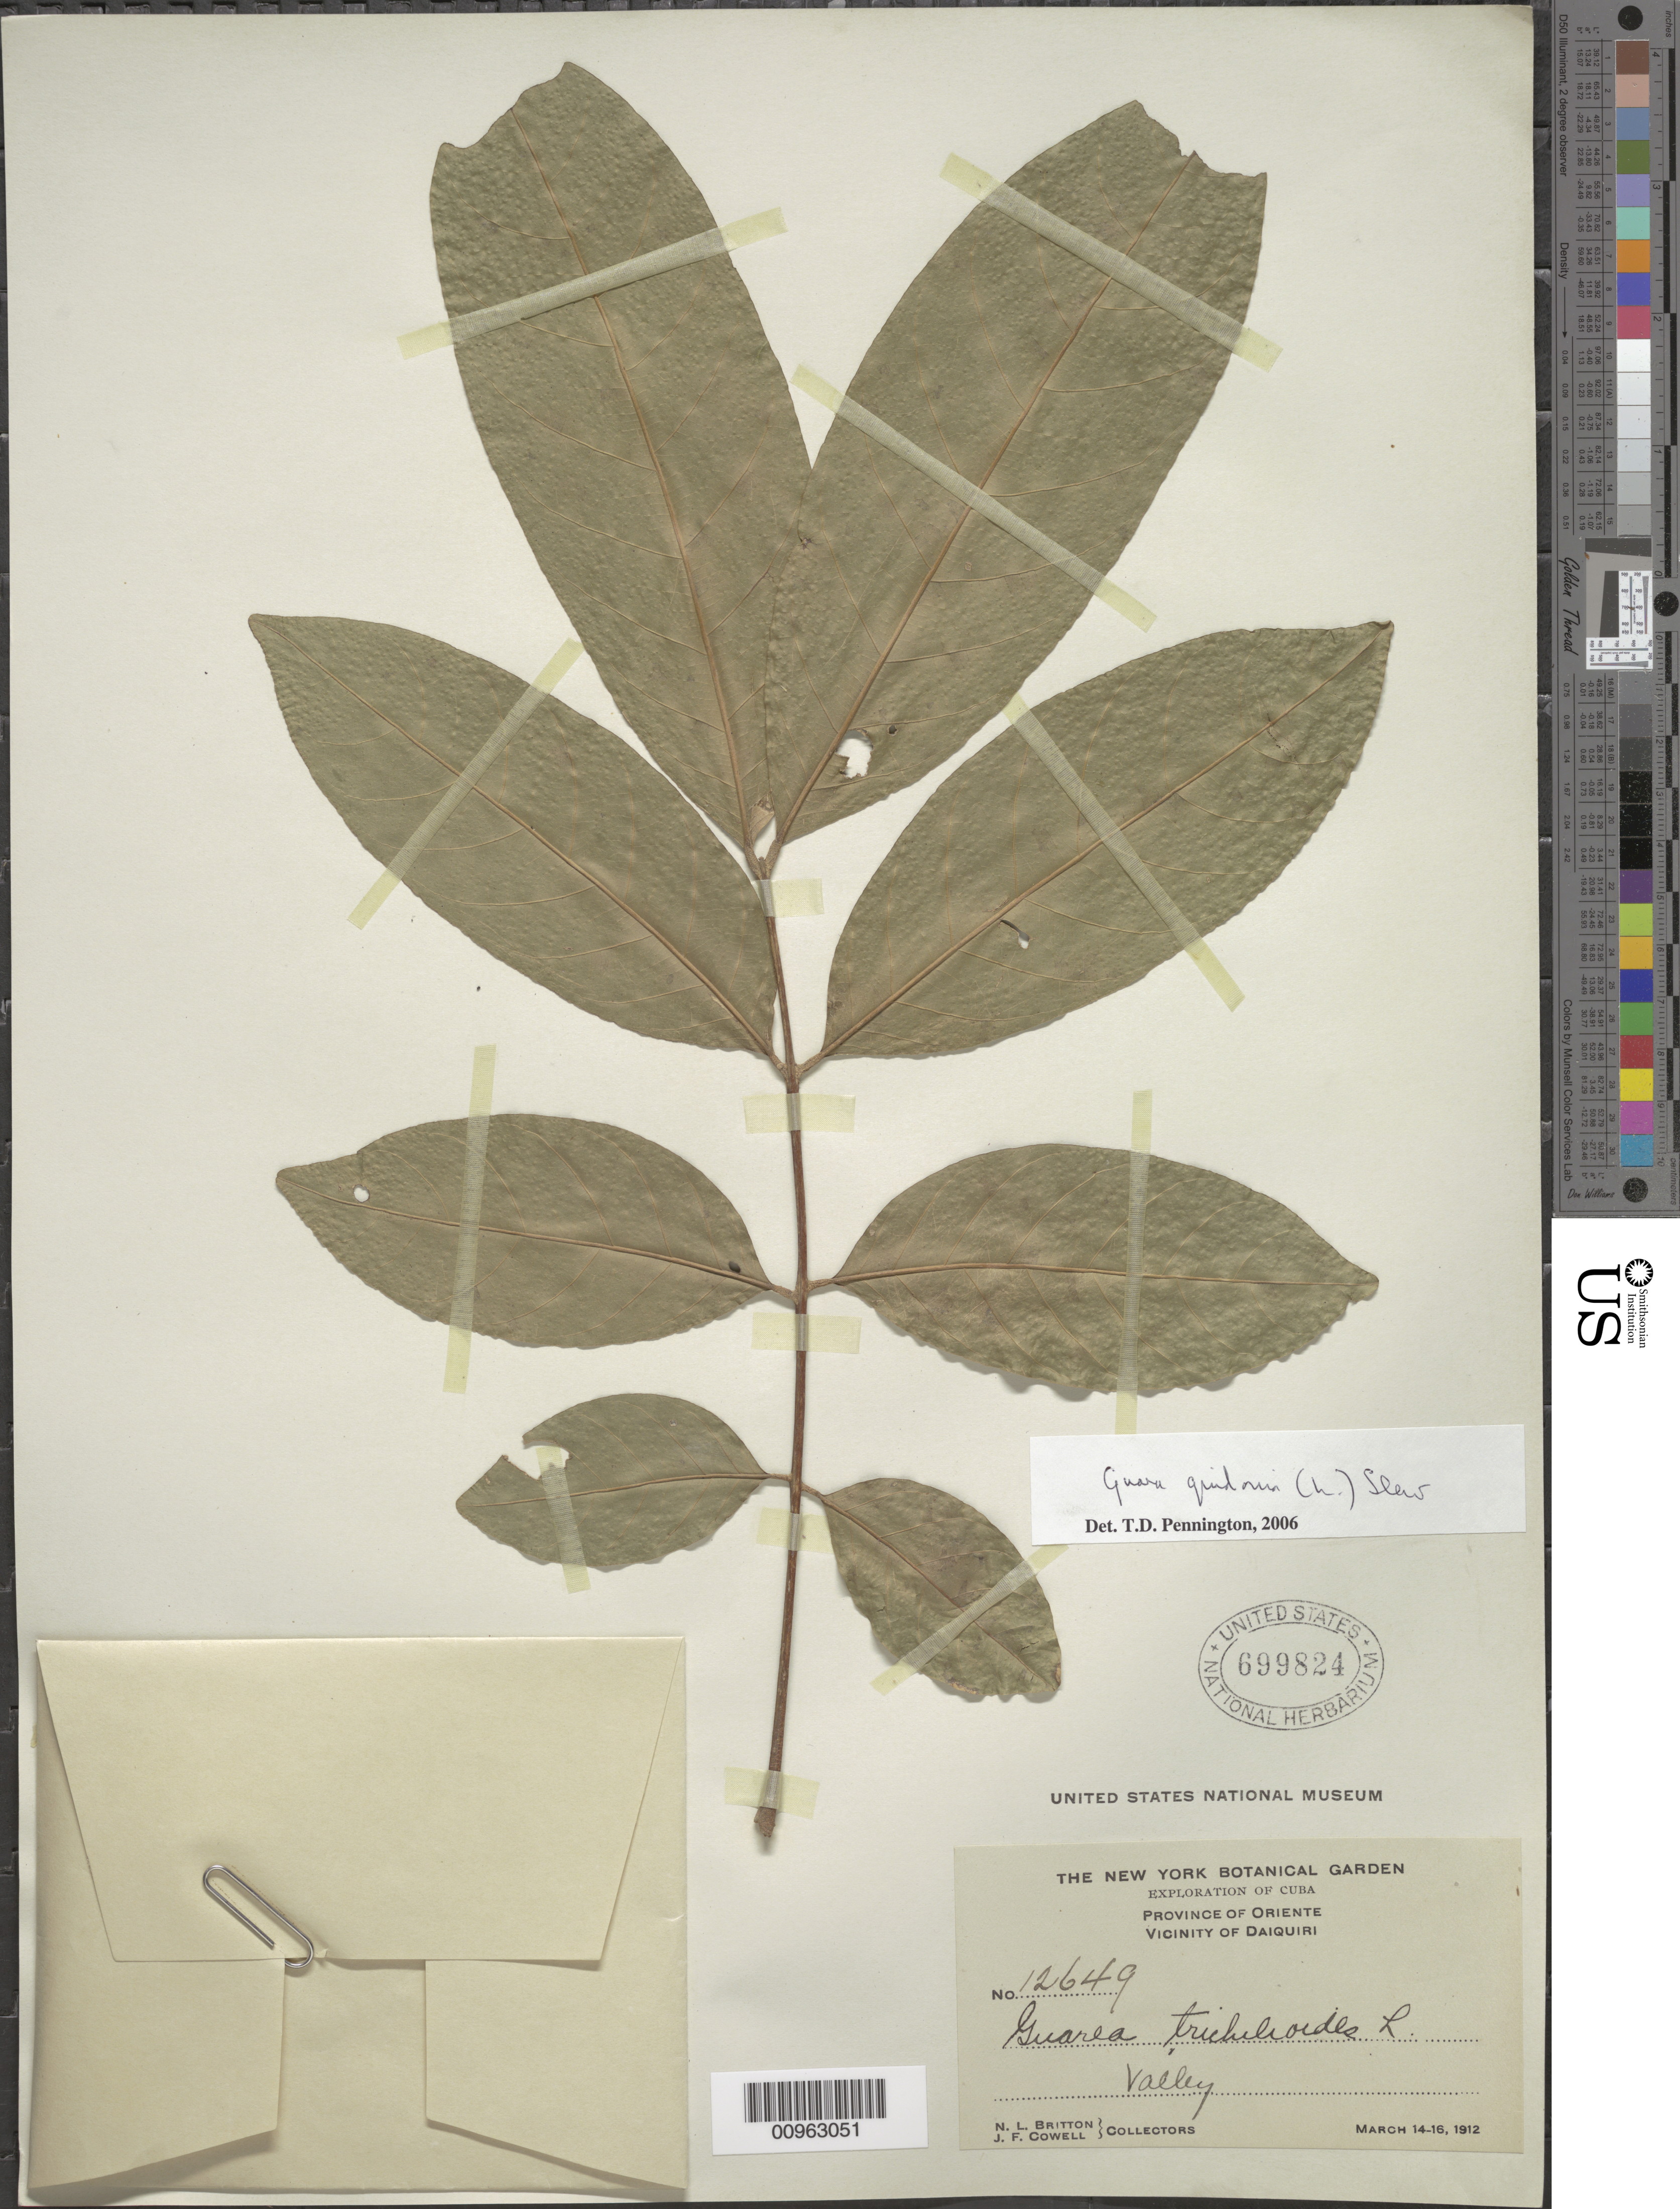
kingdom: Plantae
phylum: Tracheophyta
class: Magnoliopsida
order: Sapindales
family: Meliaceae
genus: Guarea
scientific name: Guarea guidonia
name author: (L.) Sleumer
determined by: Pennington, T. D., (K)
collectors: N. Britton & J. F. Cowell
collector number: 12649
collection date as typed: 14 Mar 1912 to 16 Mar 1912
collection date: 1912-03-14/1912-03-16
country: Cuba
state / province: Oriente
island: Cuba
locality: Vicinity of Daiquiri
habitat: Valley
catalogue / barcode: US 699824